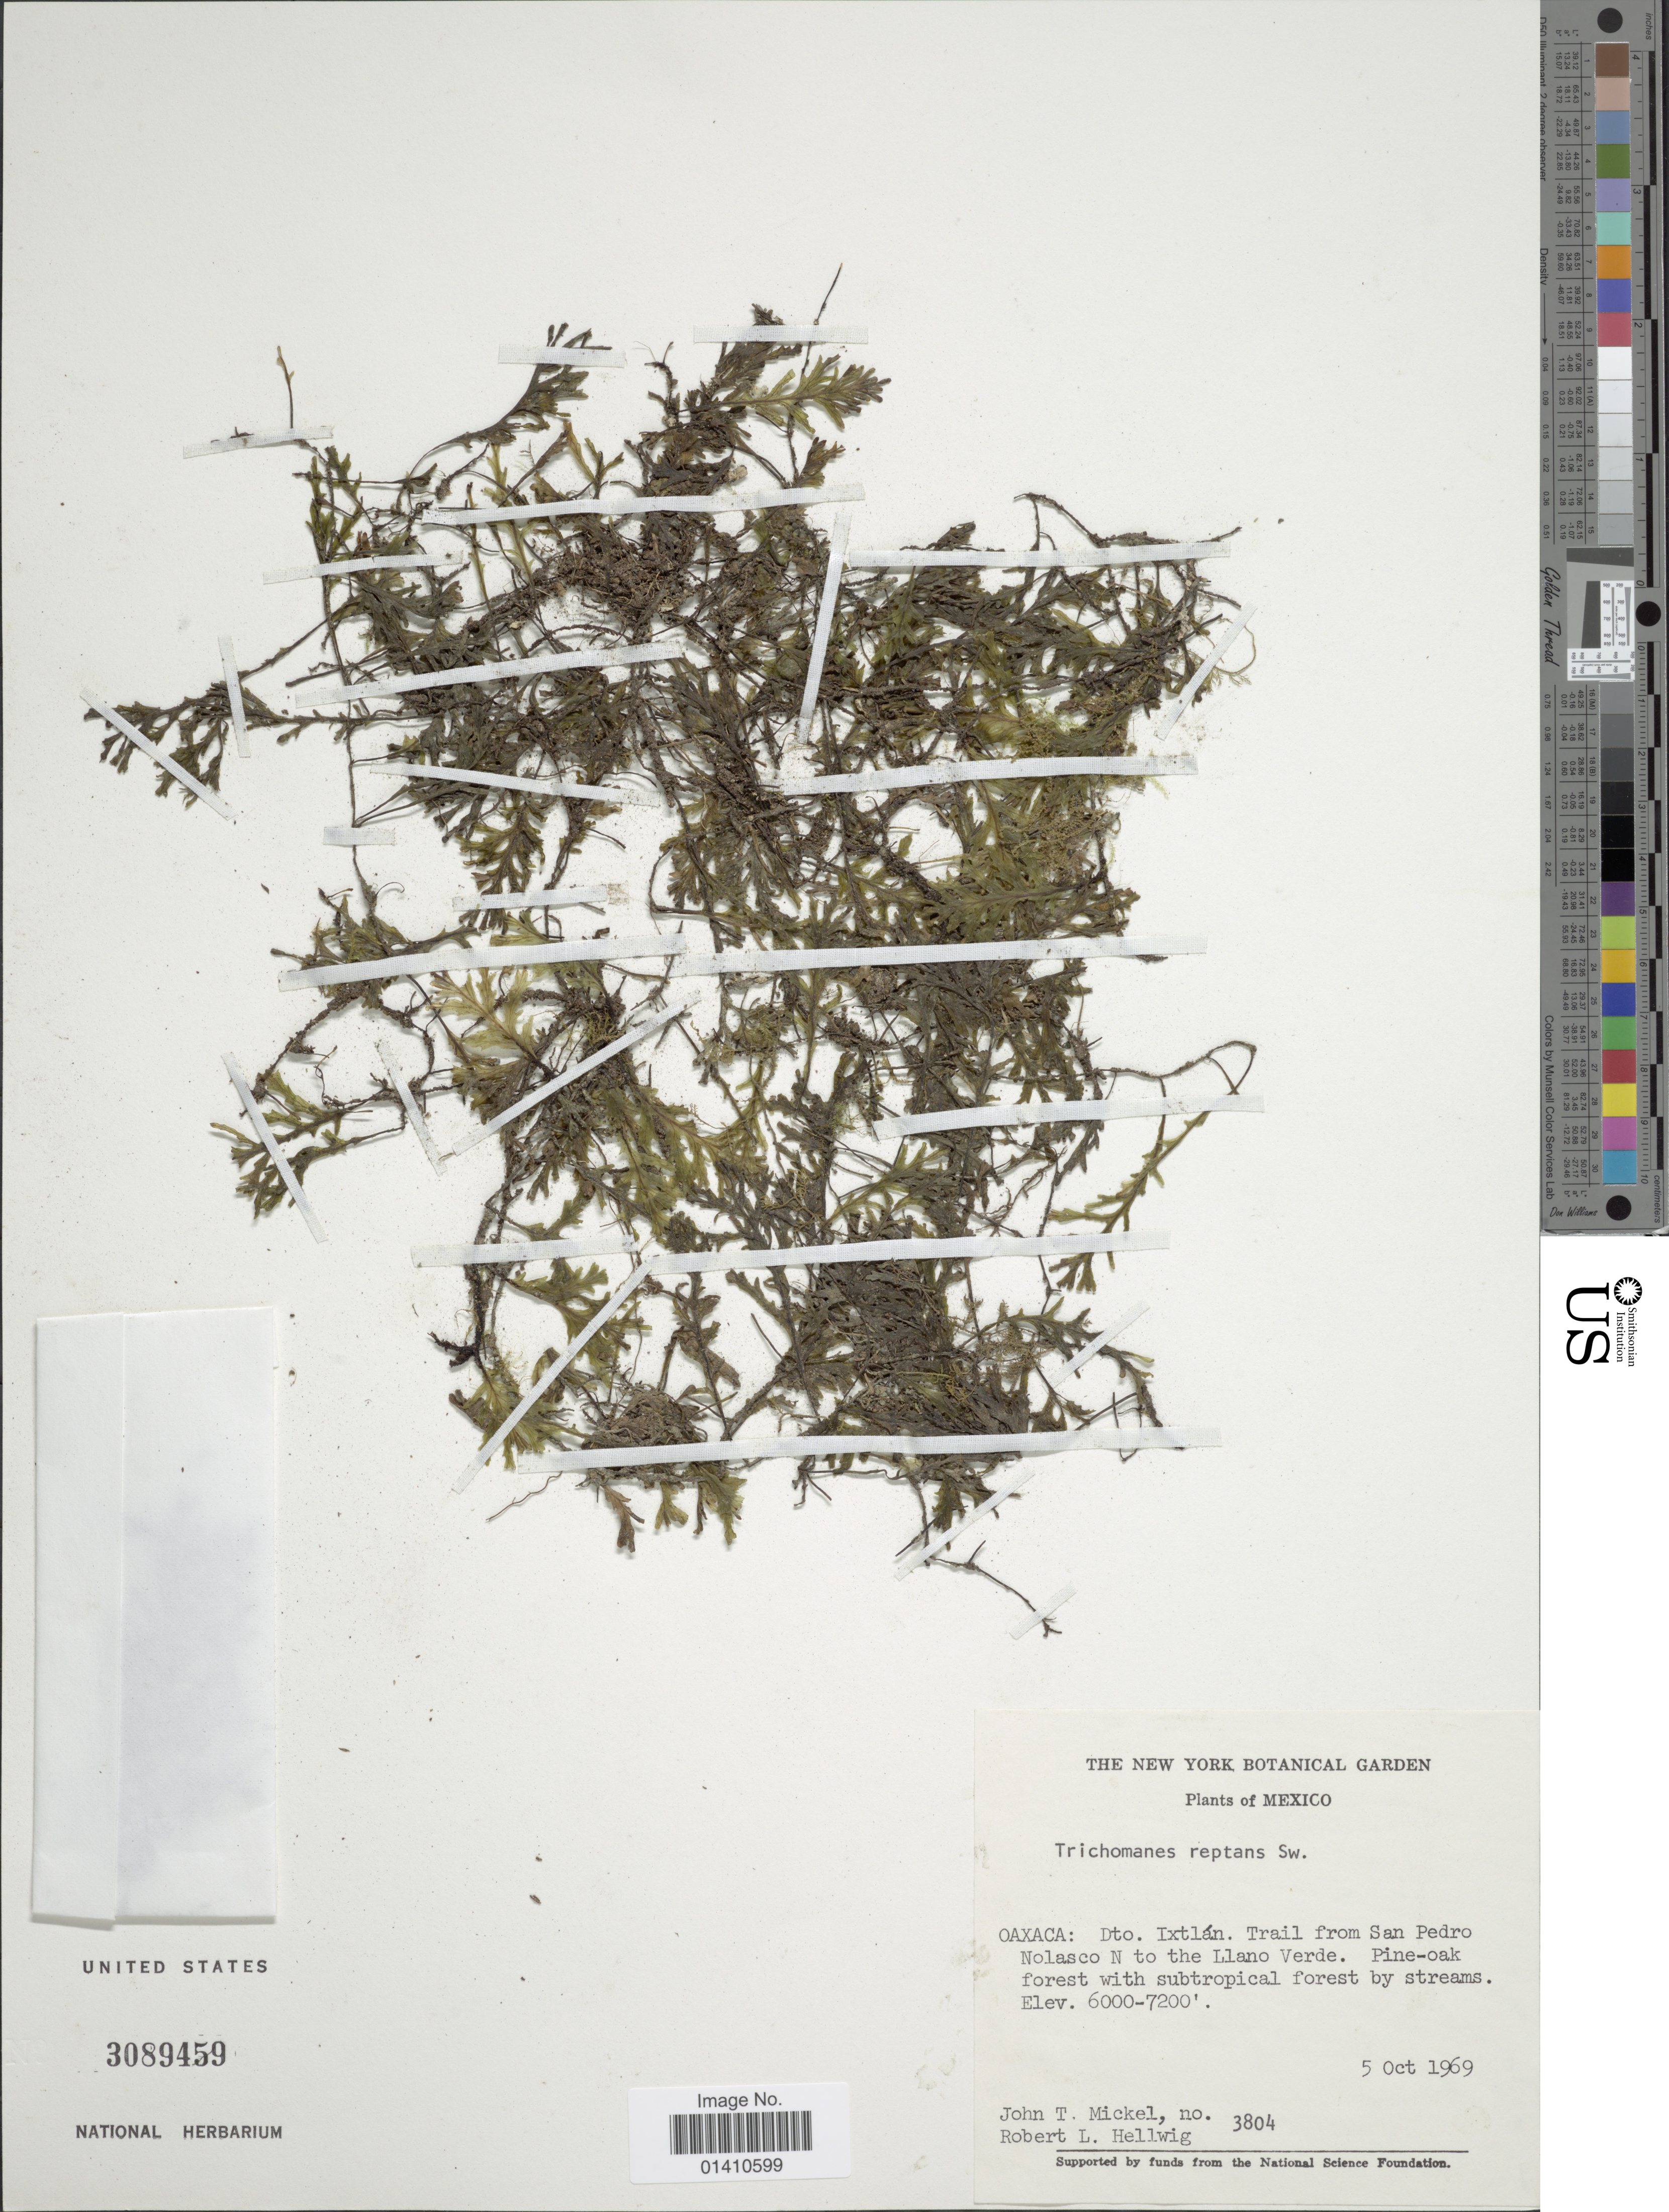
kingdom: Plantae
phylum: Tracheophyta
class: Polypodiopsida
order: Hymenophyllales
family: Hymenophyllaceae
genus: Didymoglossum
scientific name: Didymoglossum reptans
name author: (Sw.) C. Presl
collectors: J. T. Mickel & R. Hellwig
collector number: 3804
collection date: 1969-10-05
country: Mexico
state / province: Oaxaca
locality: Dto. Ixtlan. Trail from SanPedro Nolasco N to the LLano Verde. Pine-oak forest with subtropical forest by streams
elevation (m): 1829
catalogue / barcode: US 3089459